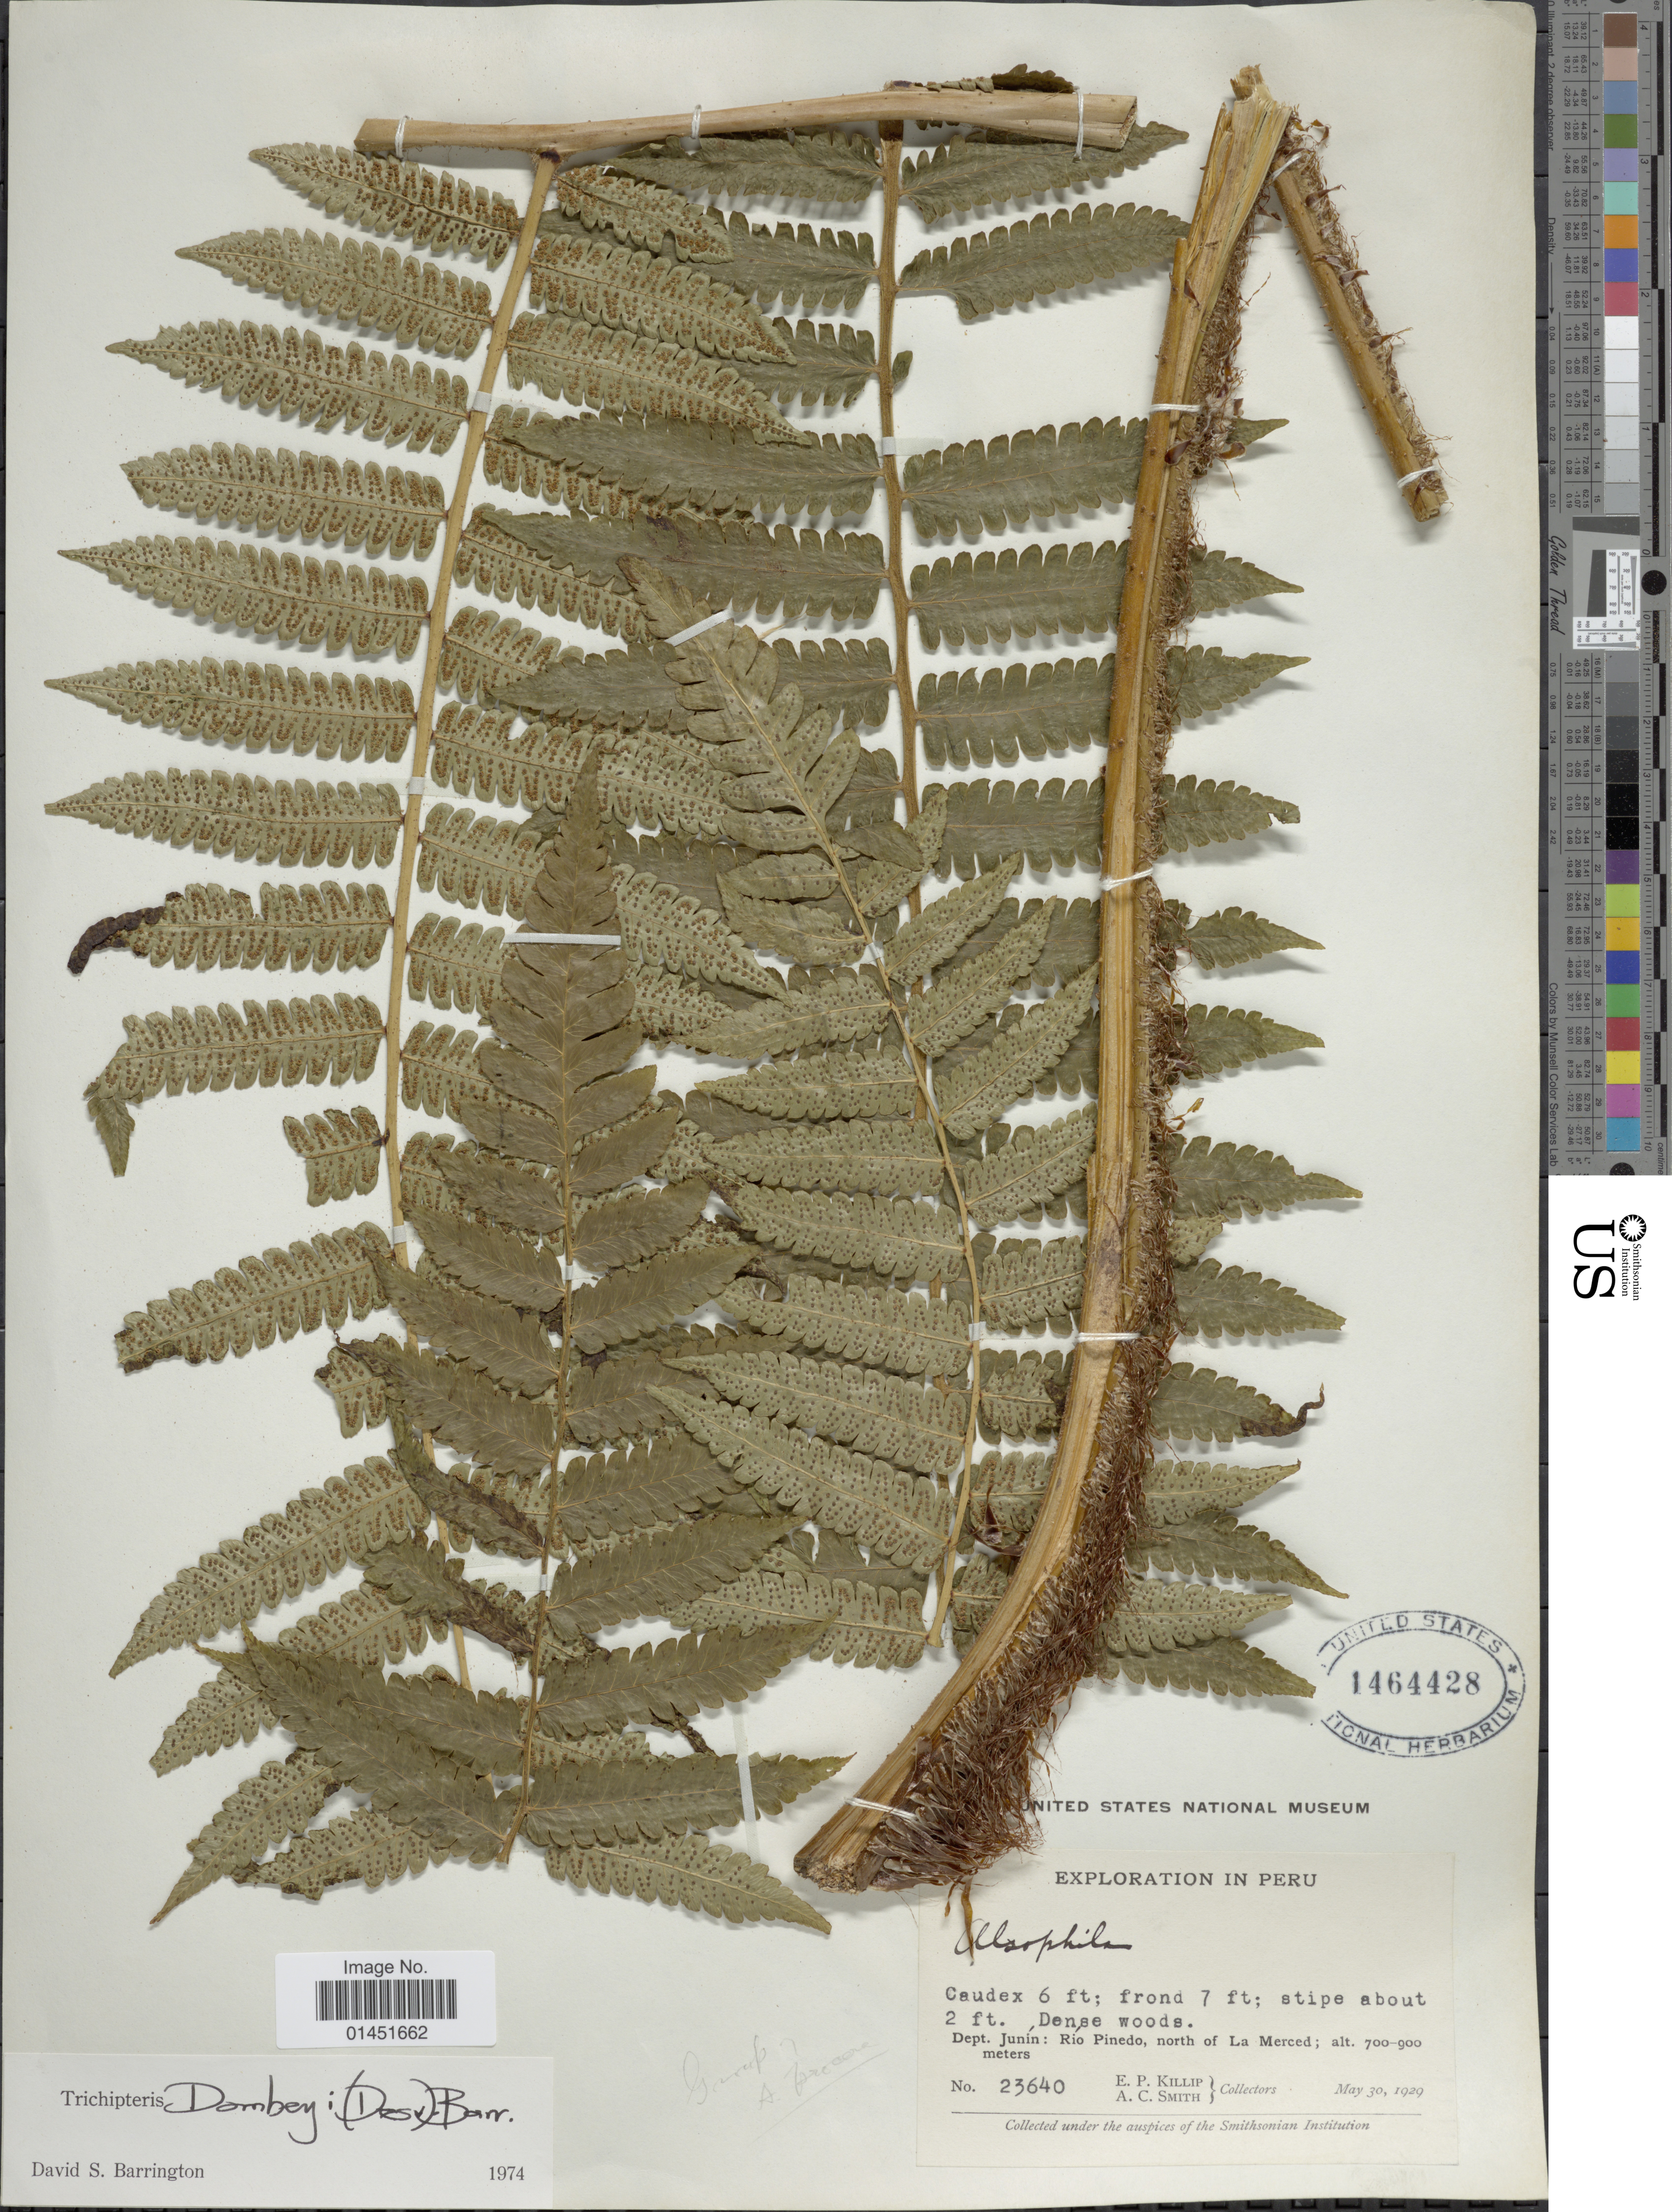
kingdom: Plantae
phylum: Tracheophyta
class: Polypodiopsida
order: Cyatheales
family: Cyatheaceae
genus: Cyathea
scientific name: Cyathea dombeyi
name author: (Desv.) Lellinger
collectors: E. P. Killip & A. C. Smith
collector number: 23640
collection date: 1929-05-30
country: Peru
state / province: Junín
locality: Rio Pinedo, north of La Merced.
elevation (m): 700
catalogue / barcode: US 1464428